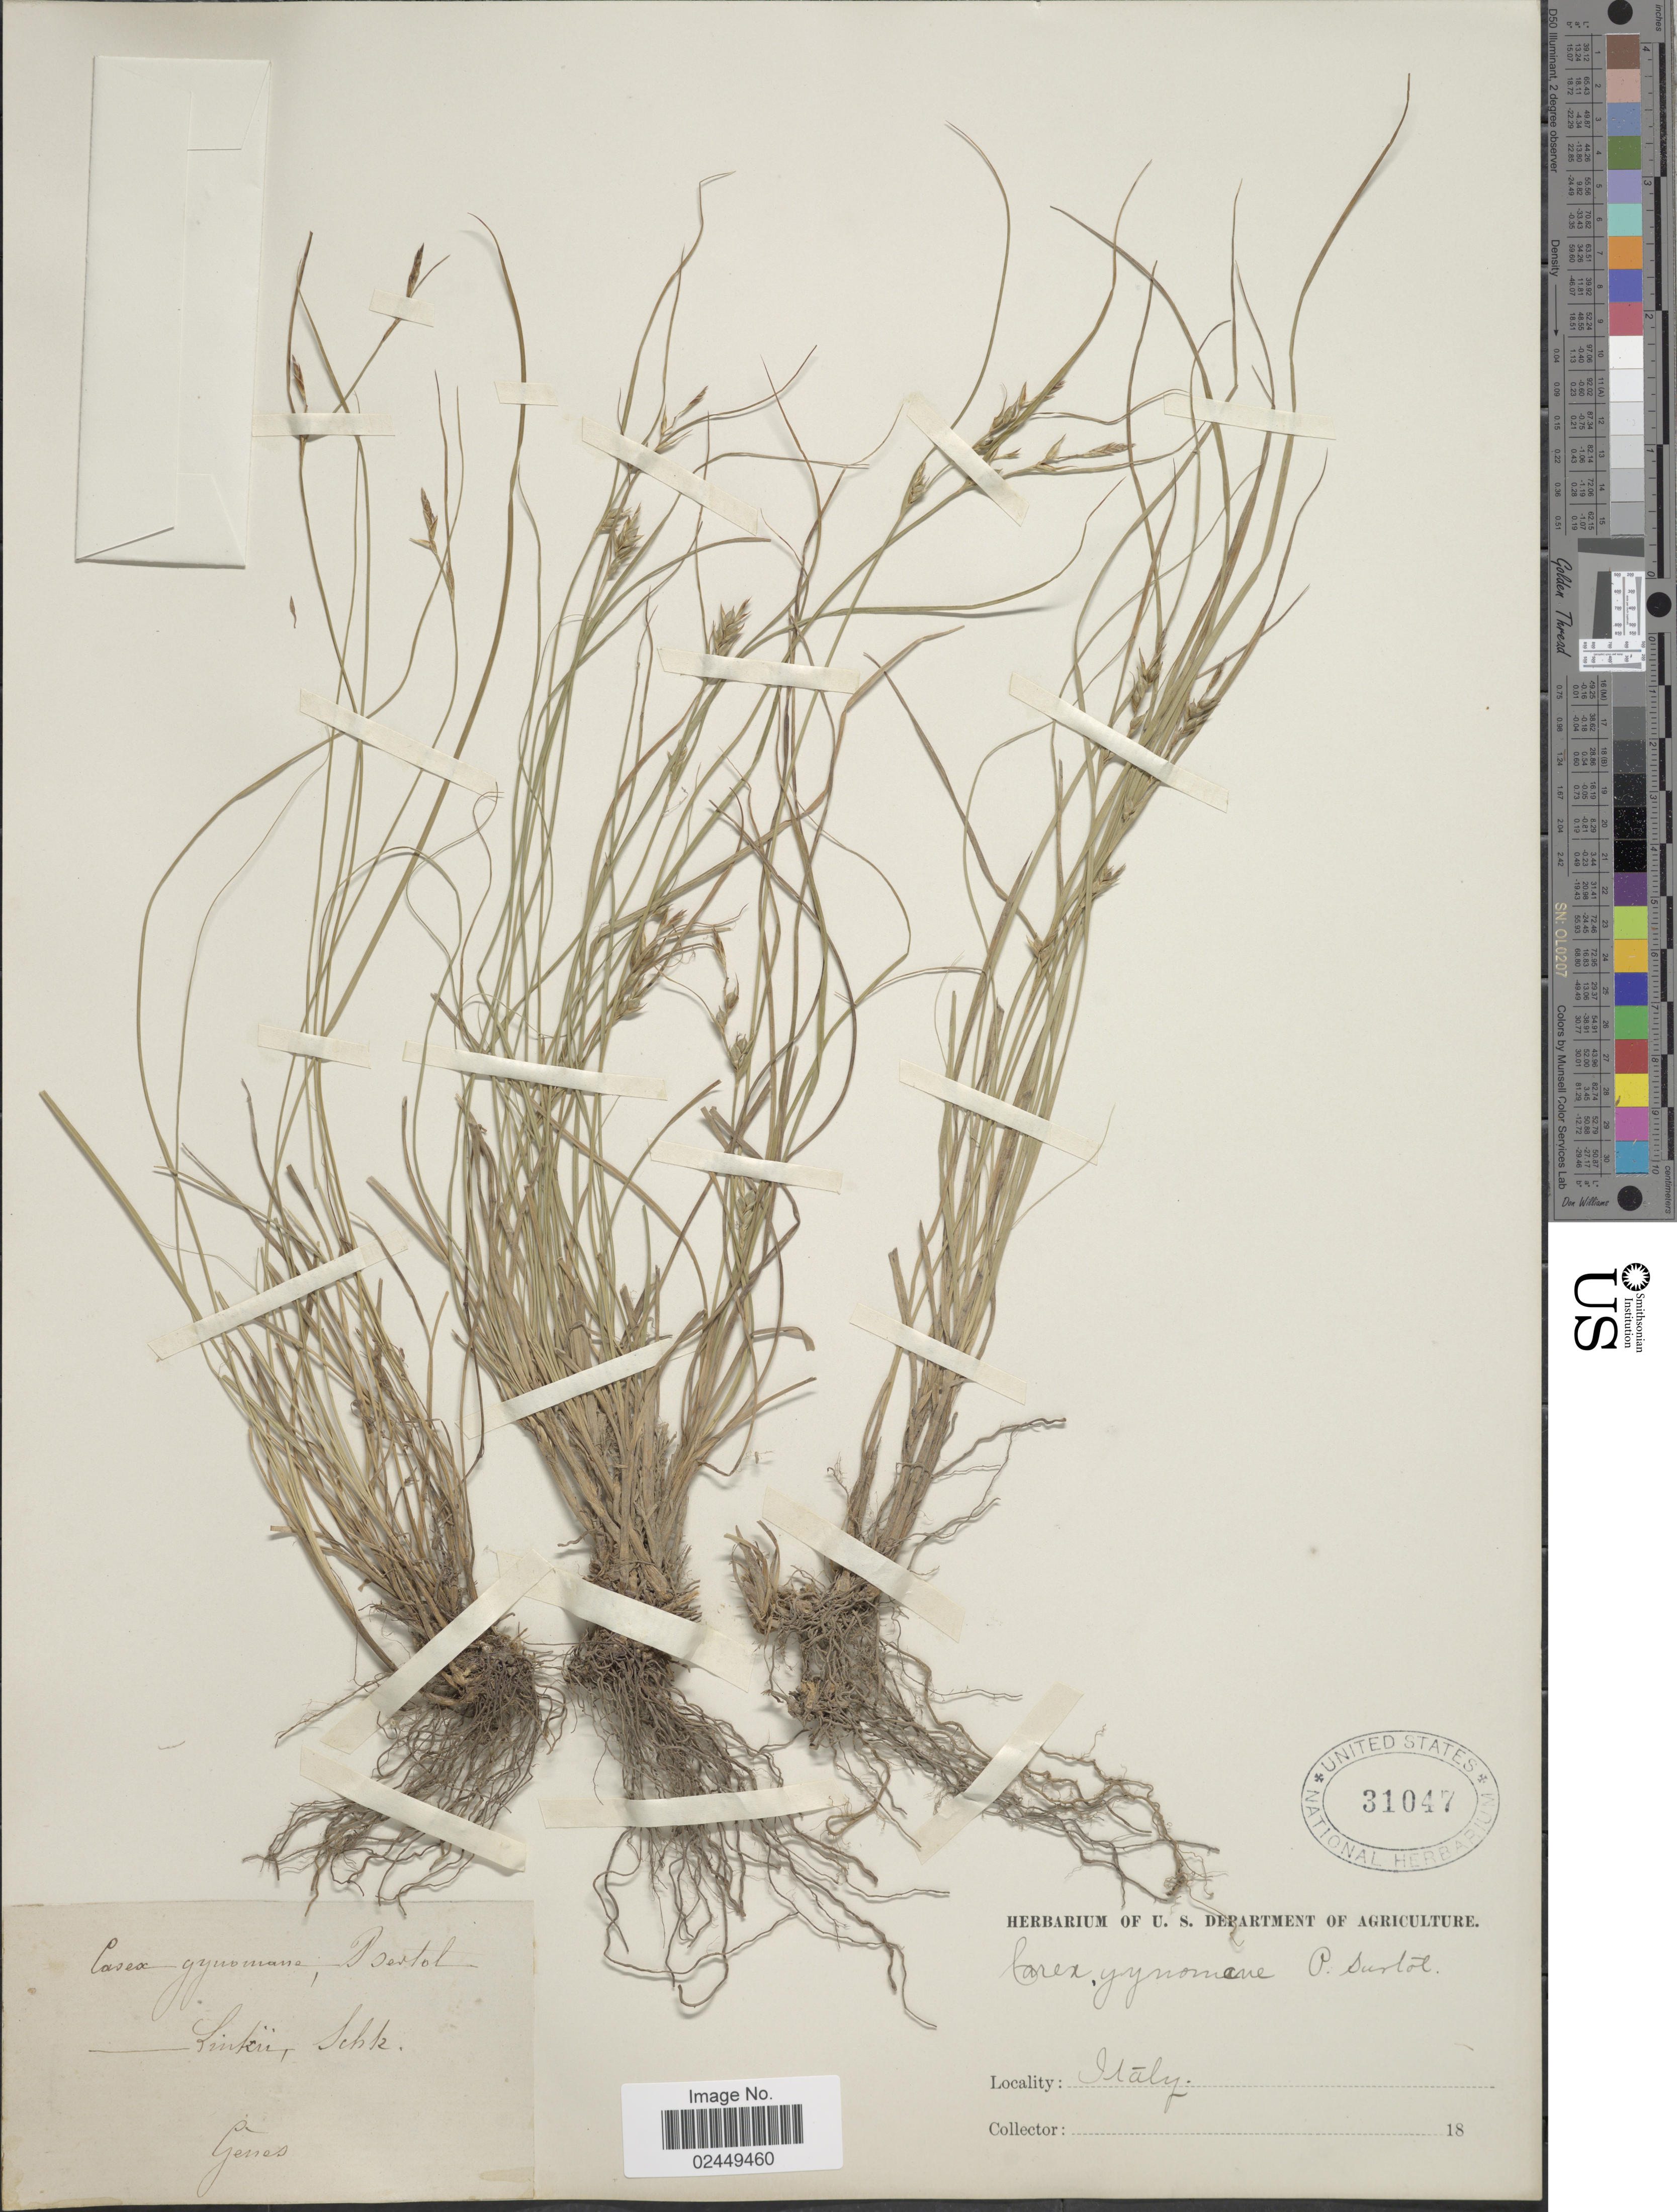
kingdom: Plantae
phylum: Tracheophyta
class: Liliopsida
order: Poales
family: Cyperaceae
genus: Carex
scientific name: Carex distachya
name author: Desf.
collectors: ex herb. U. S. Department of Agriculture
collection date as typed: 18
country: Italy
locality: Italy. Genes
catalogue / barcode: US 31047